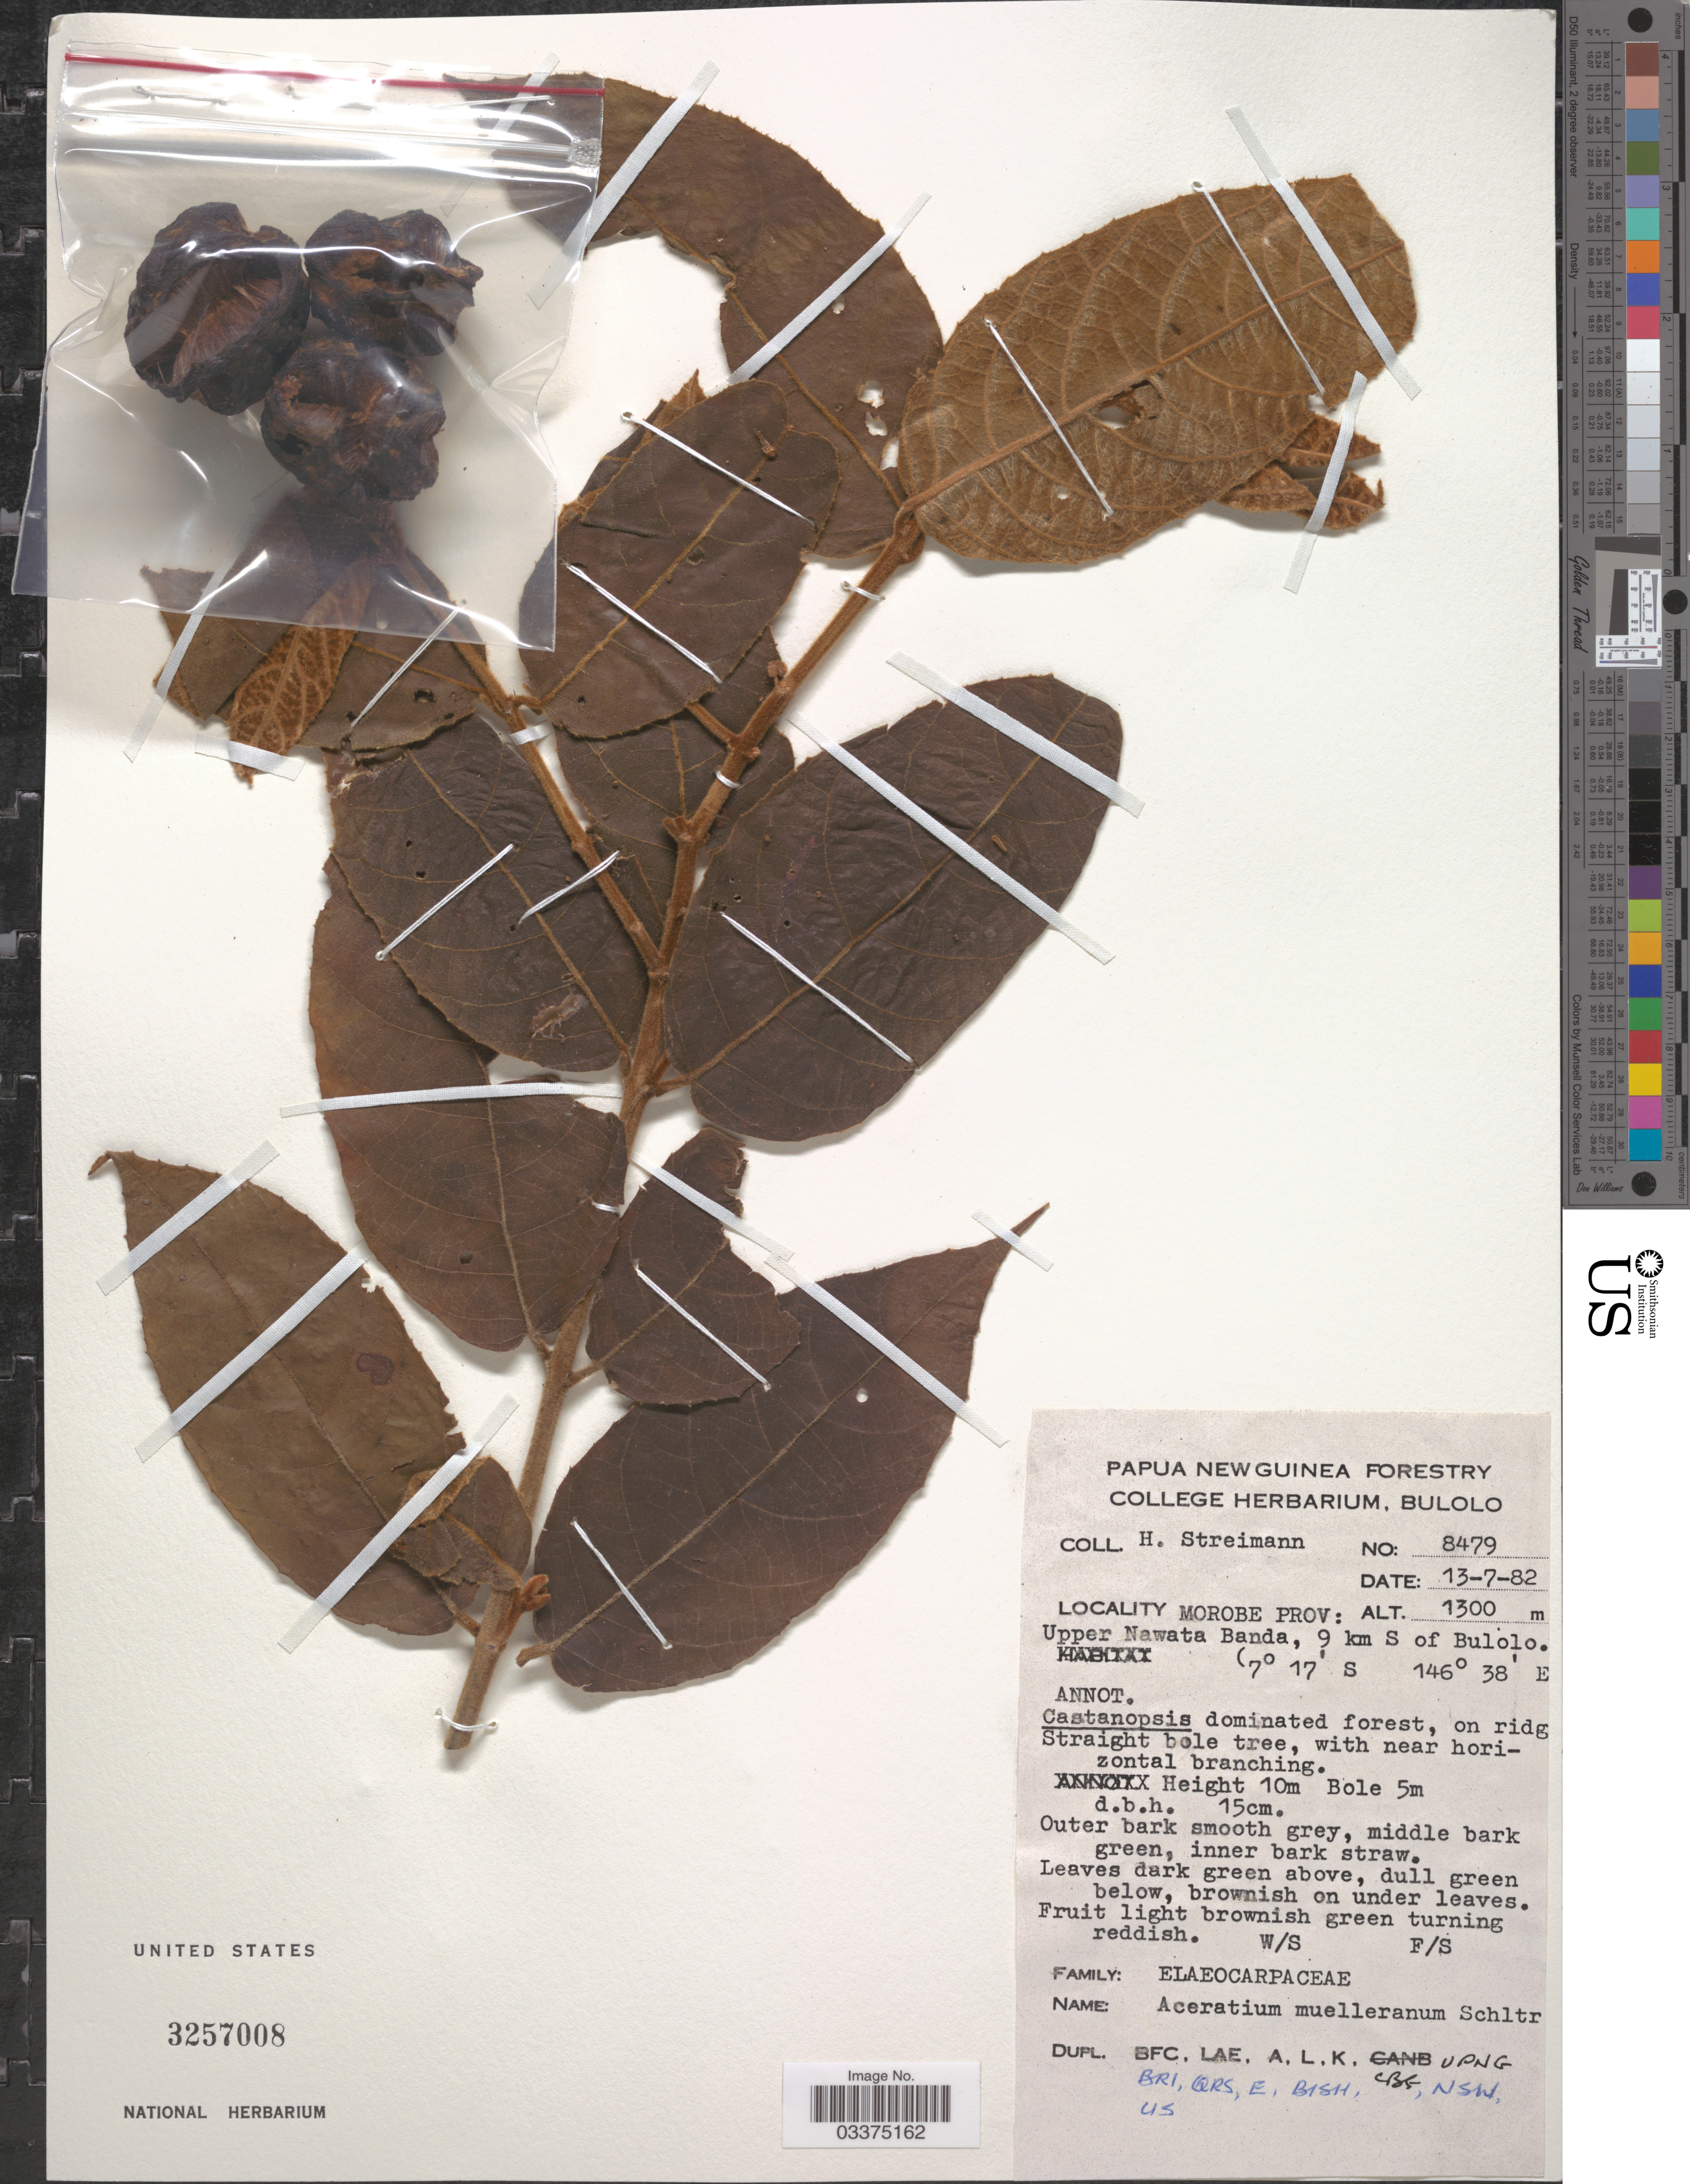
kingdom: Plantae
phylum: Tracheophyta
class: Magnoliopsida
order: Oxalidales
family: Elaeocarpaceae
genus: Aceratium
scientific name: Aceratium muellerianum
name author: Schltr.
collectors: H. Streimann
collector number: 8479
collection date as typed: Transcribed d/m/y: 13/7/82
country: Papua New Guinea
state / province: Morobe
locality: Upper Nawata Banda, 9 km S of Bulolo.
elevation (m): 1300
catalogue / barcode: US 3257008